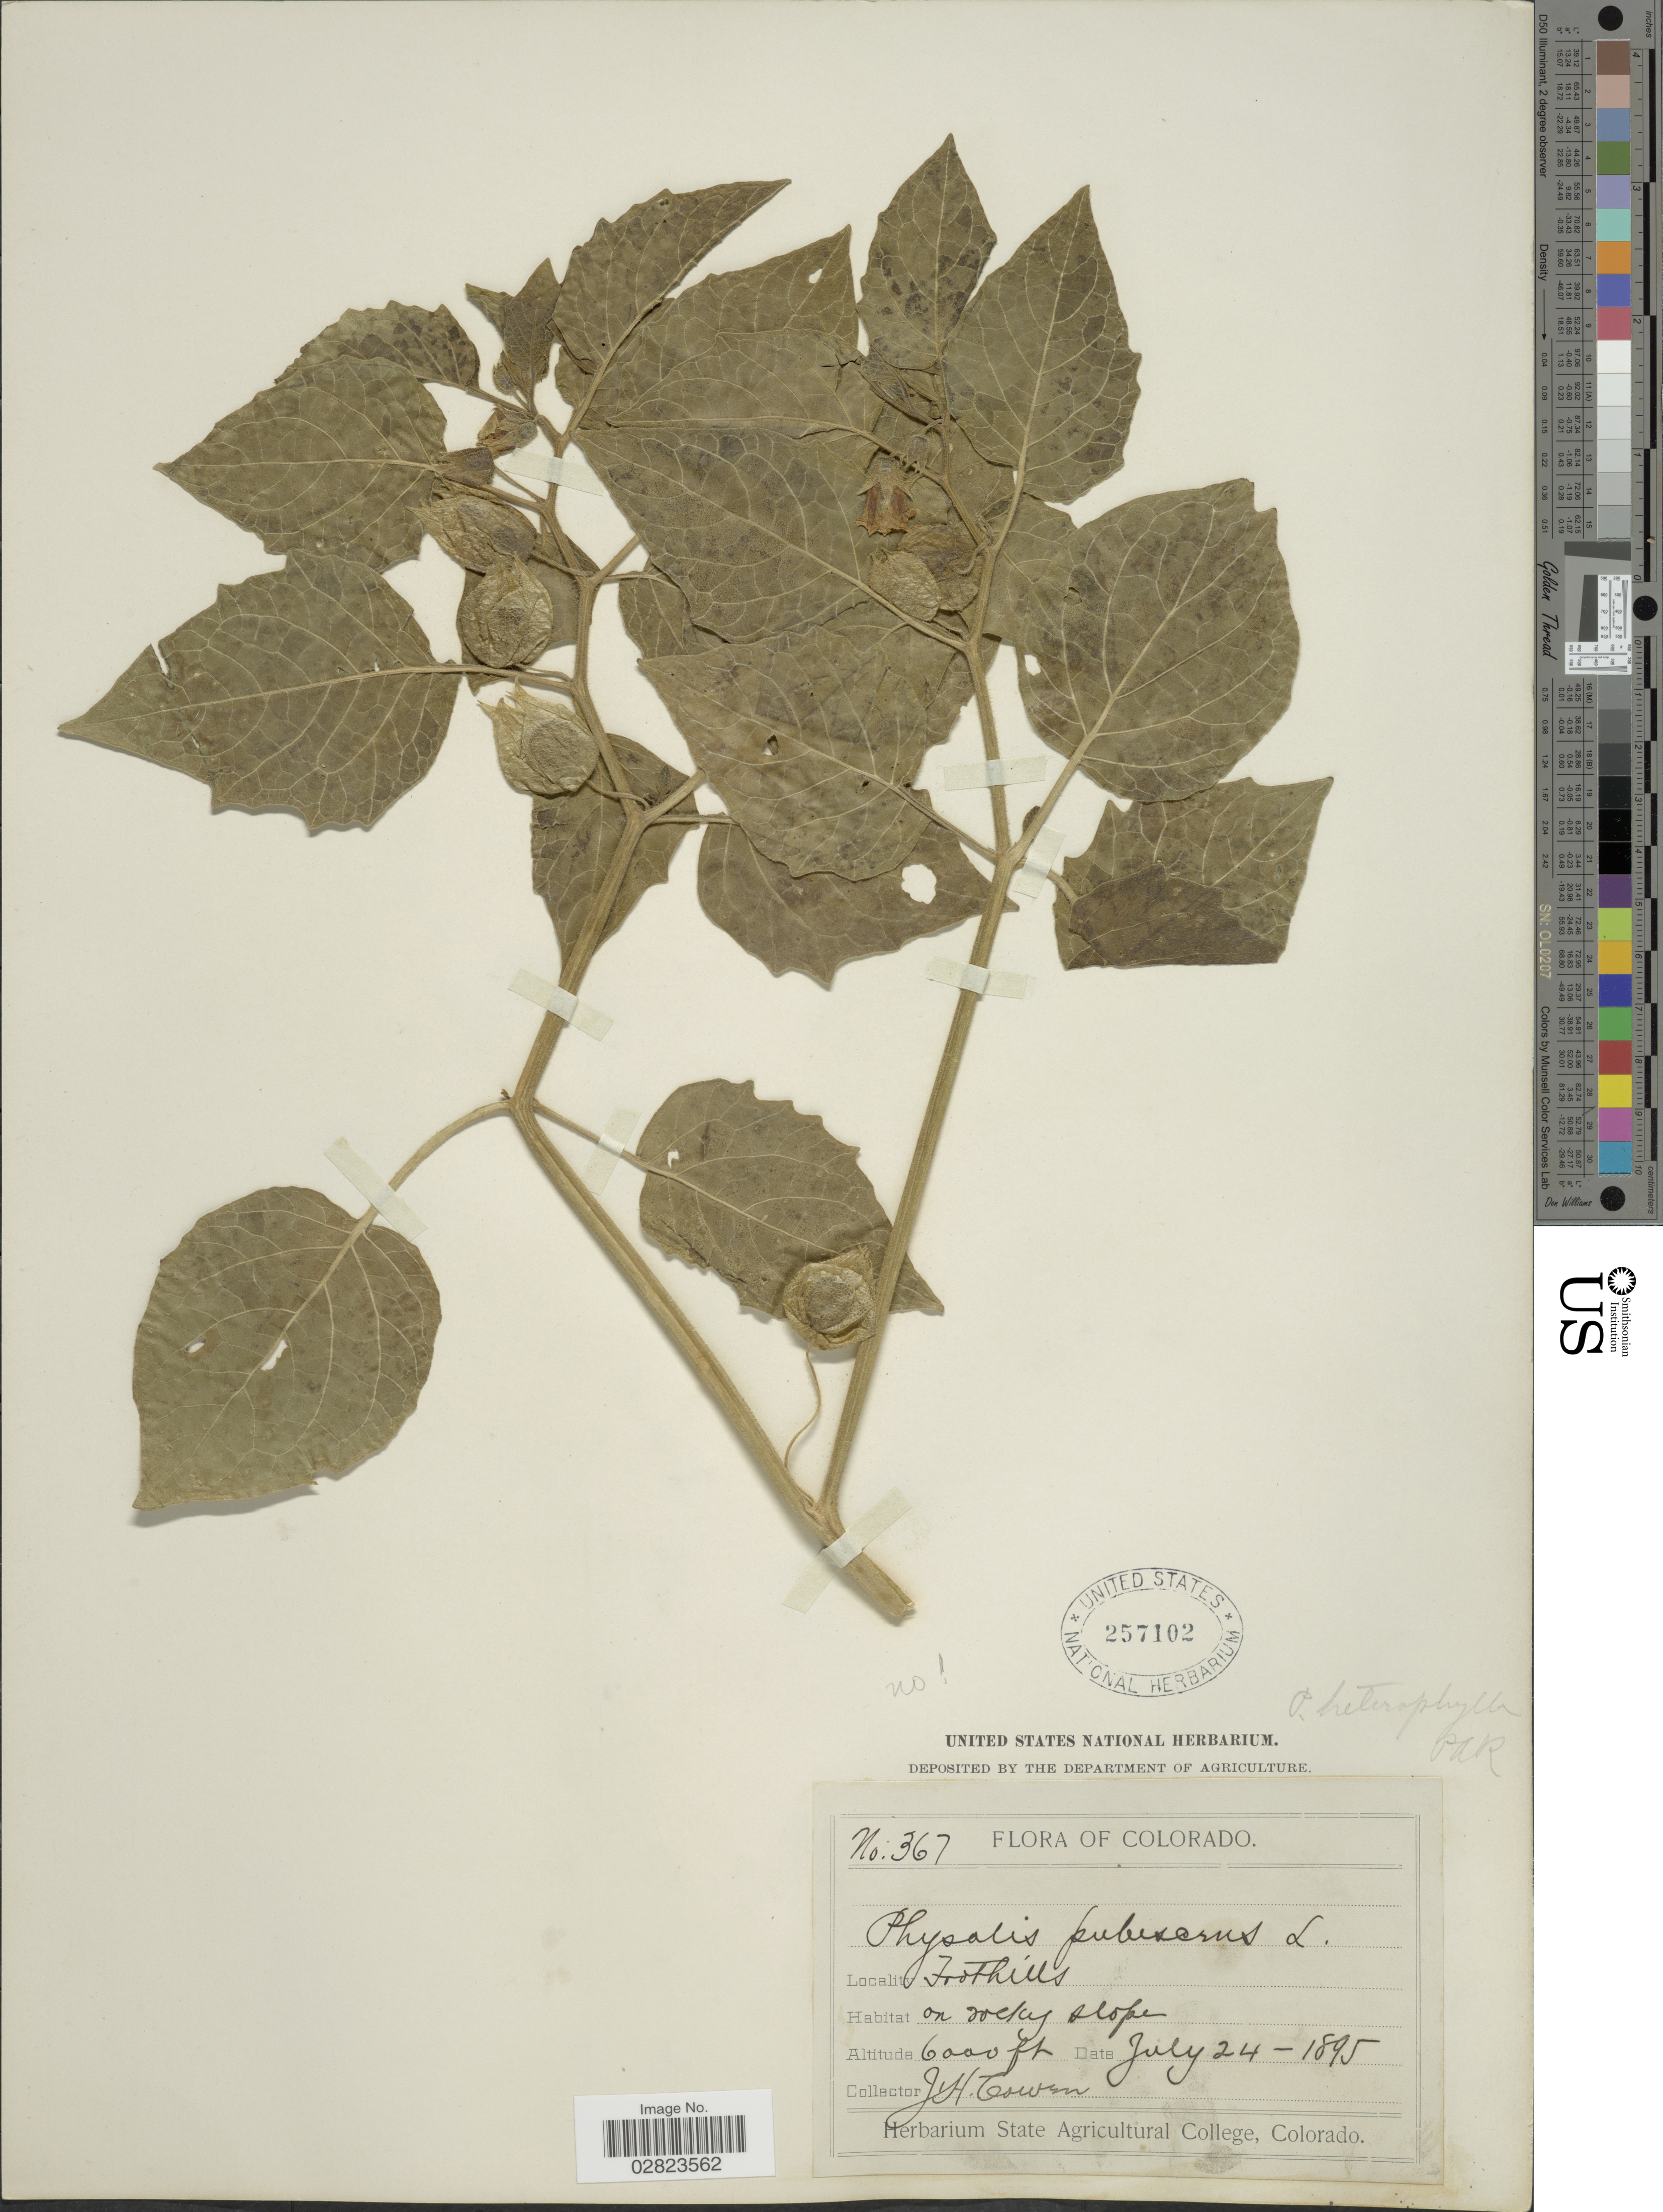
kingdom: Plantae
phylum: Tracheophyta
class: Magnoliopsida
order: Solanales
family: Solanaceae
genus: Physalis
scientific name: Physalis heterophylla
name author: Nees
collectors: J. H. Cowen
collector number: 367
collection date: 1895-07-24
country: United States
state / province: Colorado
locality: Foothills, on rocky slope.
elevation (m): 1829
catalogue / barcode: US 257102